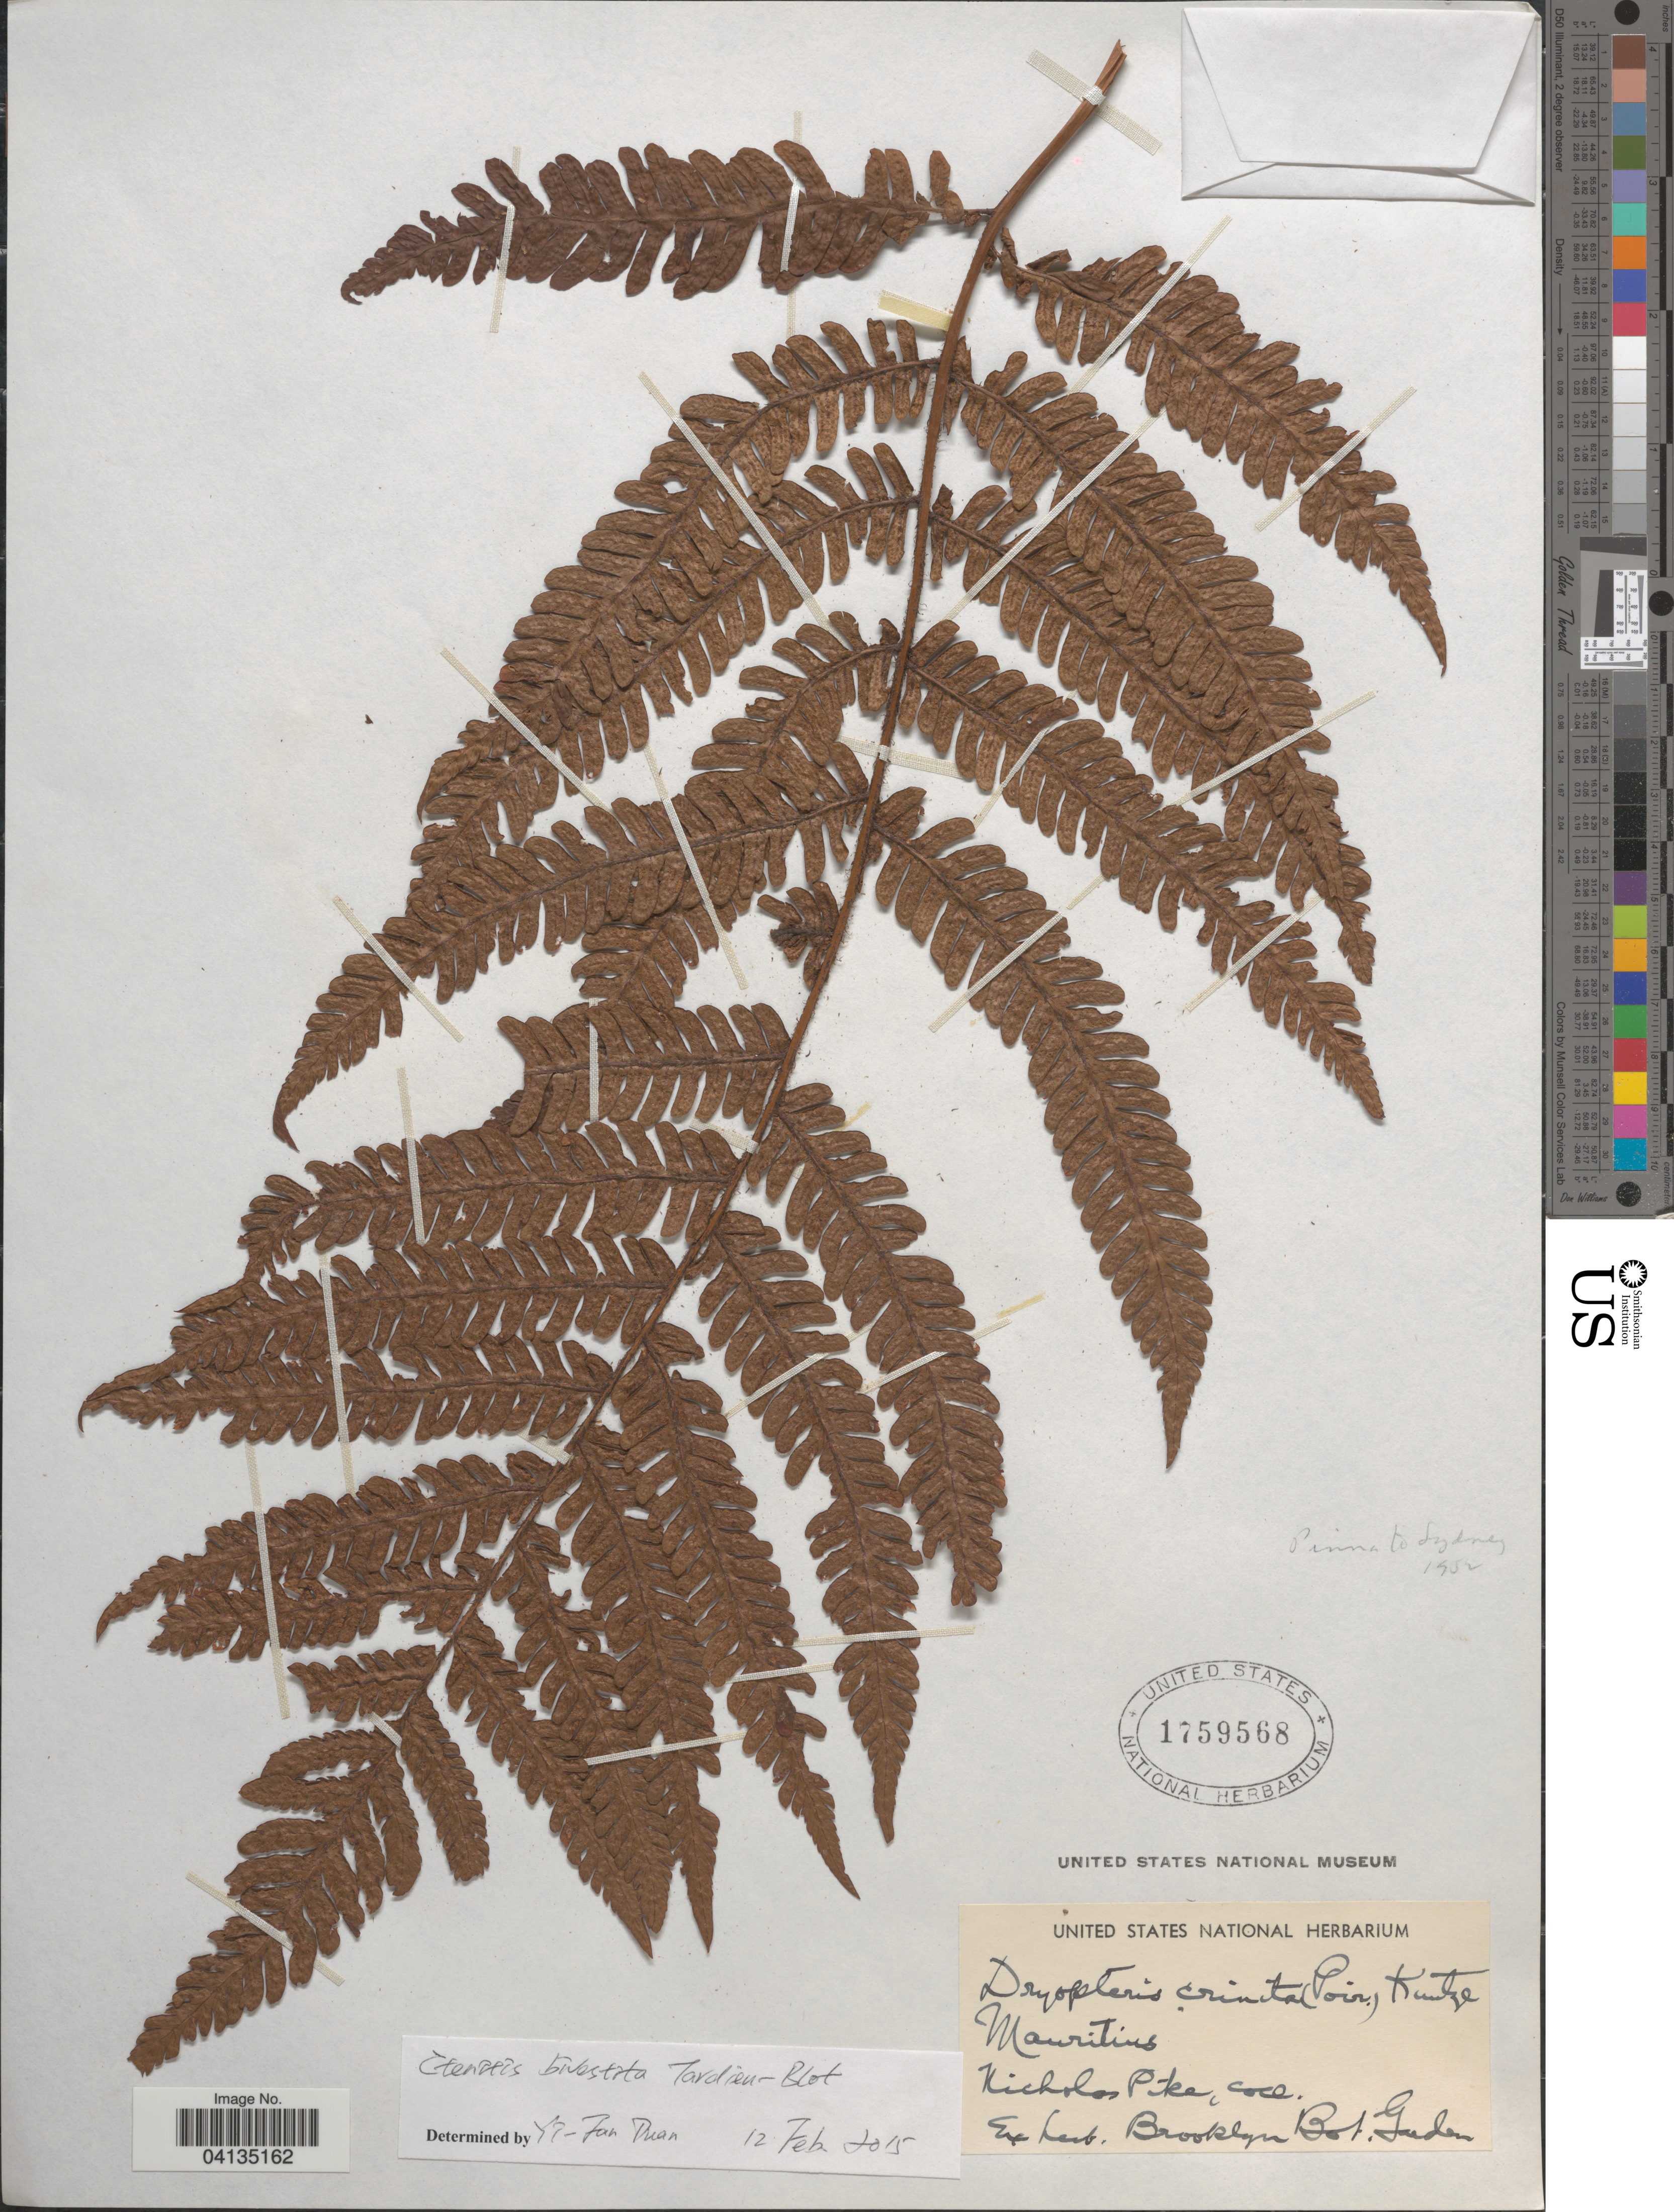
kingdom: Plantae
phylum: Tracheophyta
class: Polypodiopsida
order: Polypodiales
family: Dryopteridaceae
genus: Ctenitis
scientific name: Ctenitis bivestita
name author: (Mett.) Tardieu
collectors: N. Pike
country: Mauritius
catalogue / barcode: US 1759568